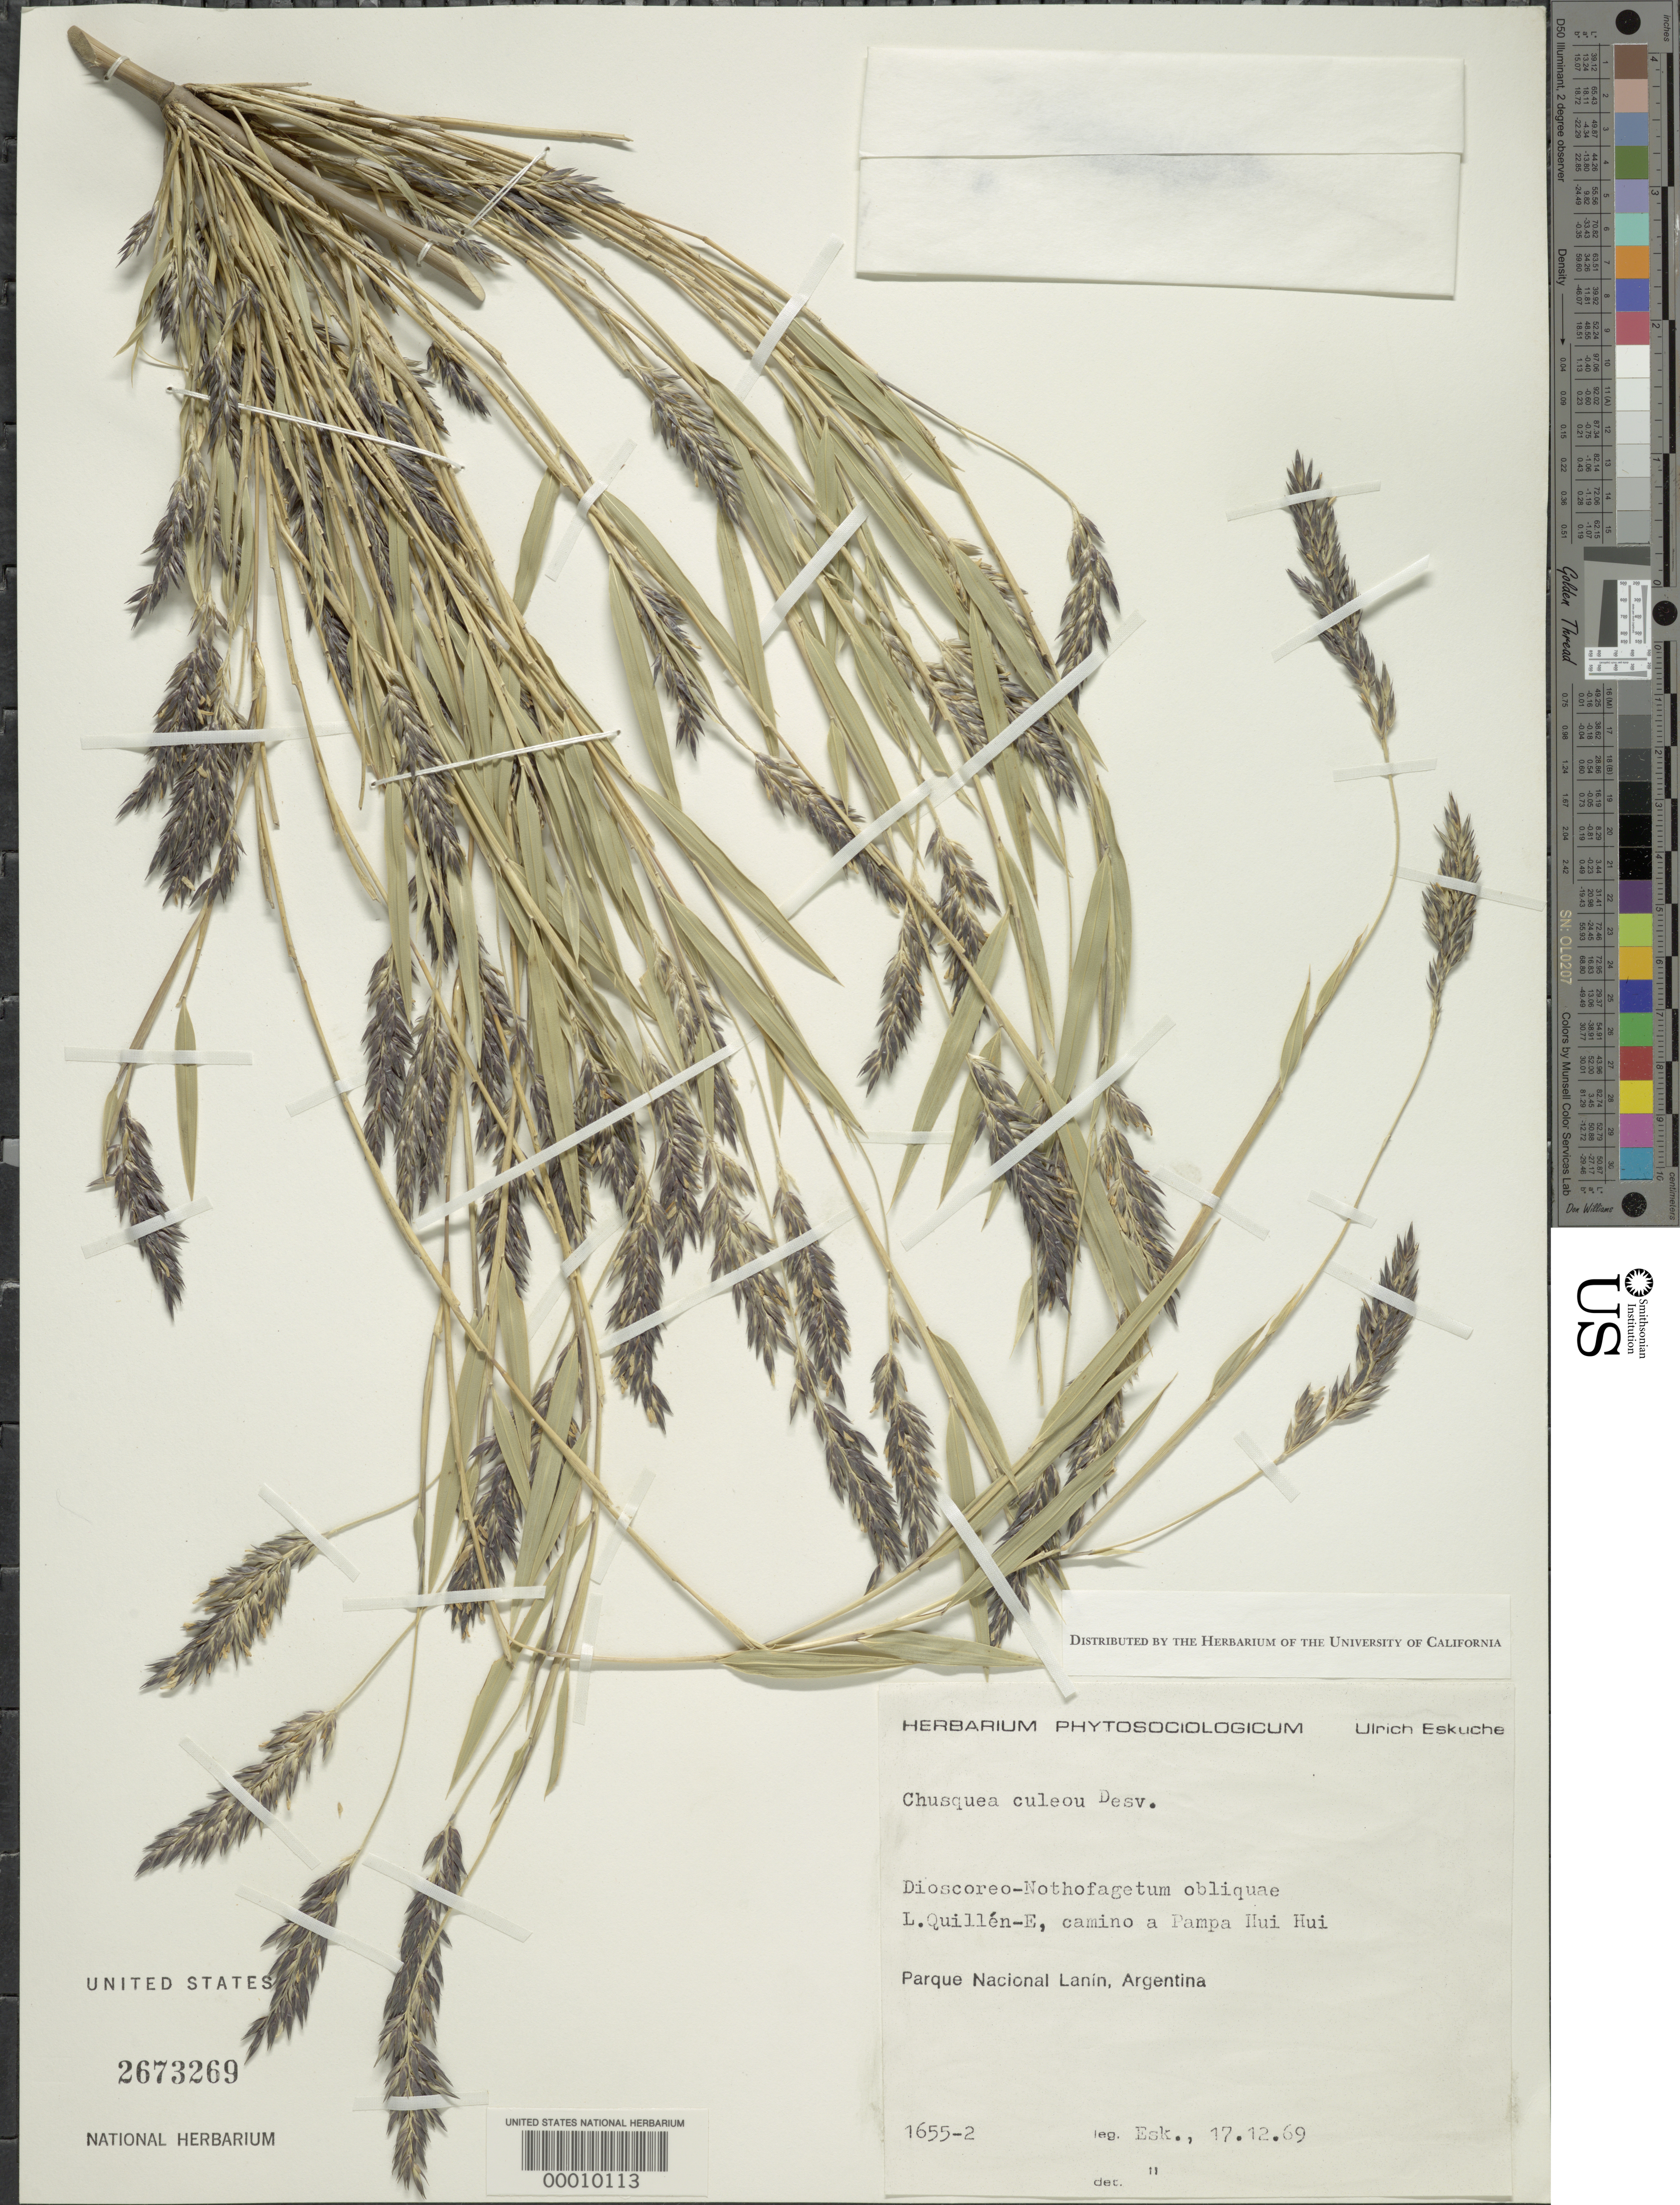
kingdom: Plantae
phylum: Tracheophyta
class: Liliopsida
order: Poales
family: Poaceae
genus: Chusquea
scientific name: Chusquea culeou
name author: É. Desv.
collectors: U. G. Eskuche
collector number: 1655-2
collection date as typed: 17 Dec 1969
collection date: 1969-12-17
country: Argentina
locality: Parque Nacional Lanin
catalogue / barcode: US 2673269